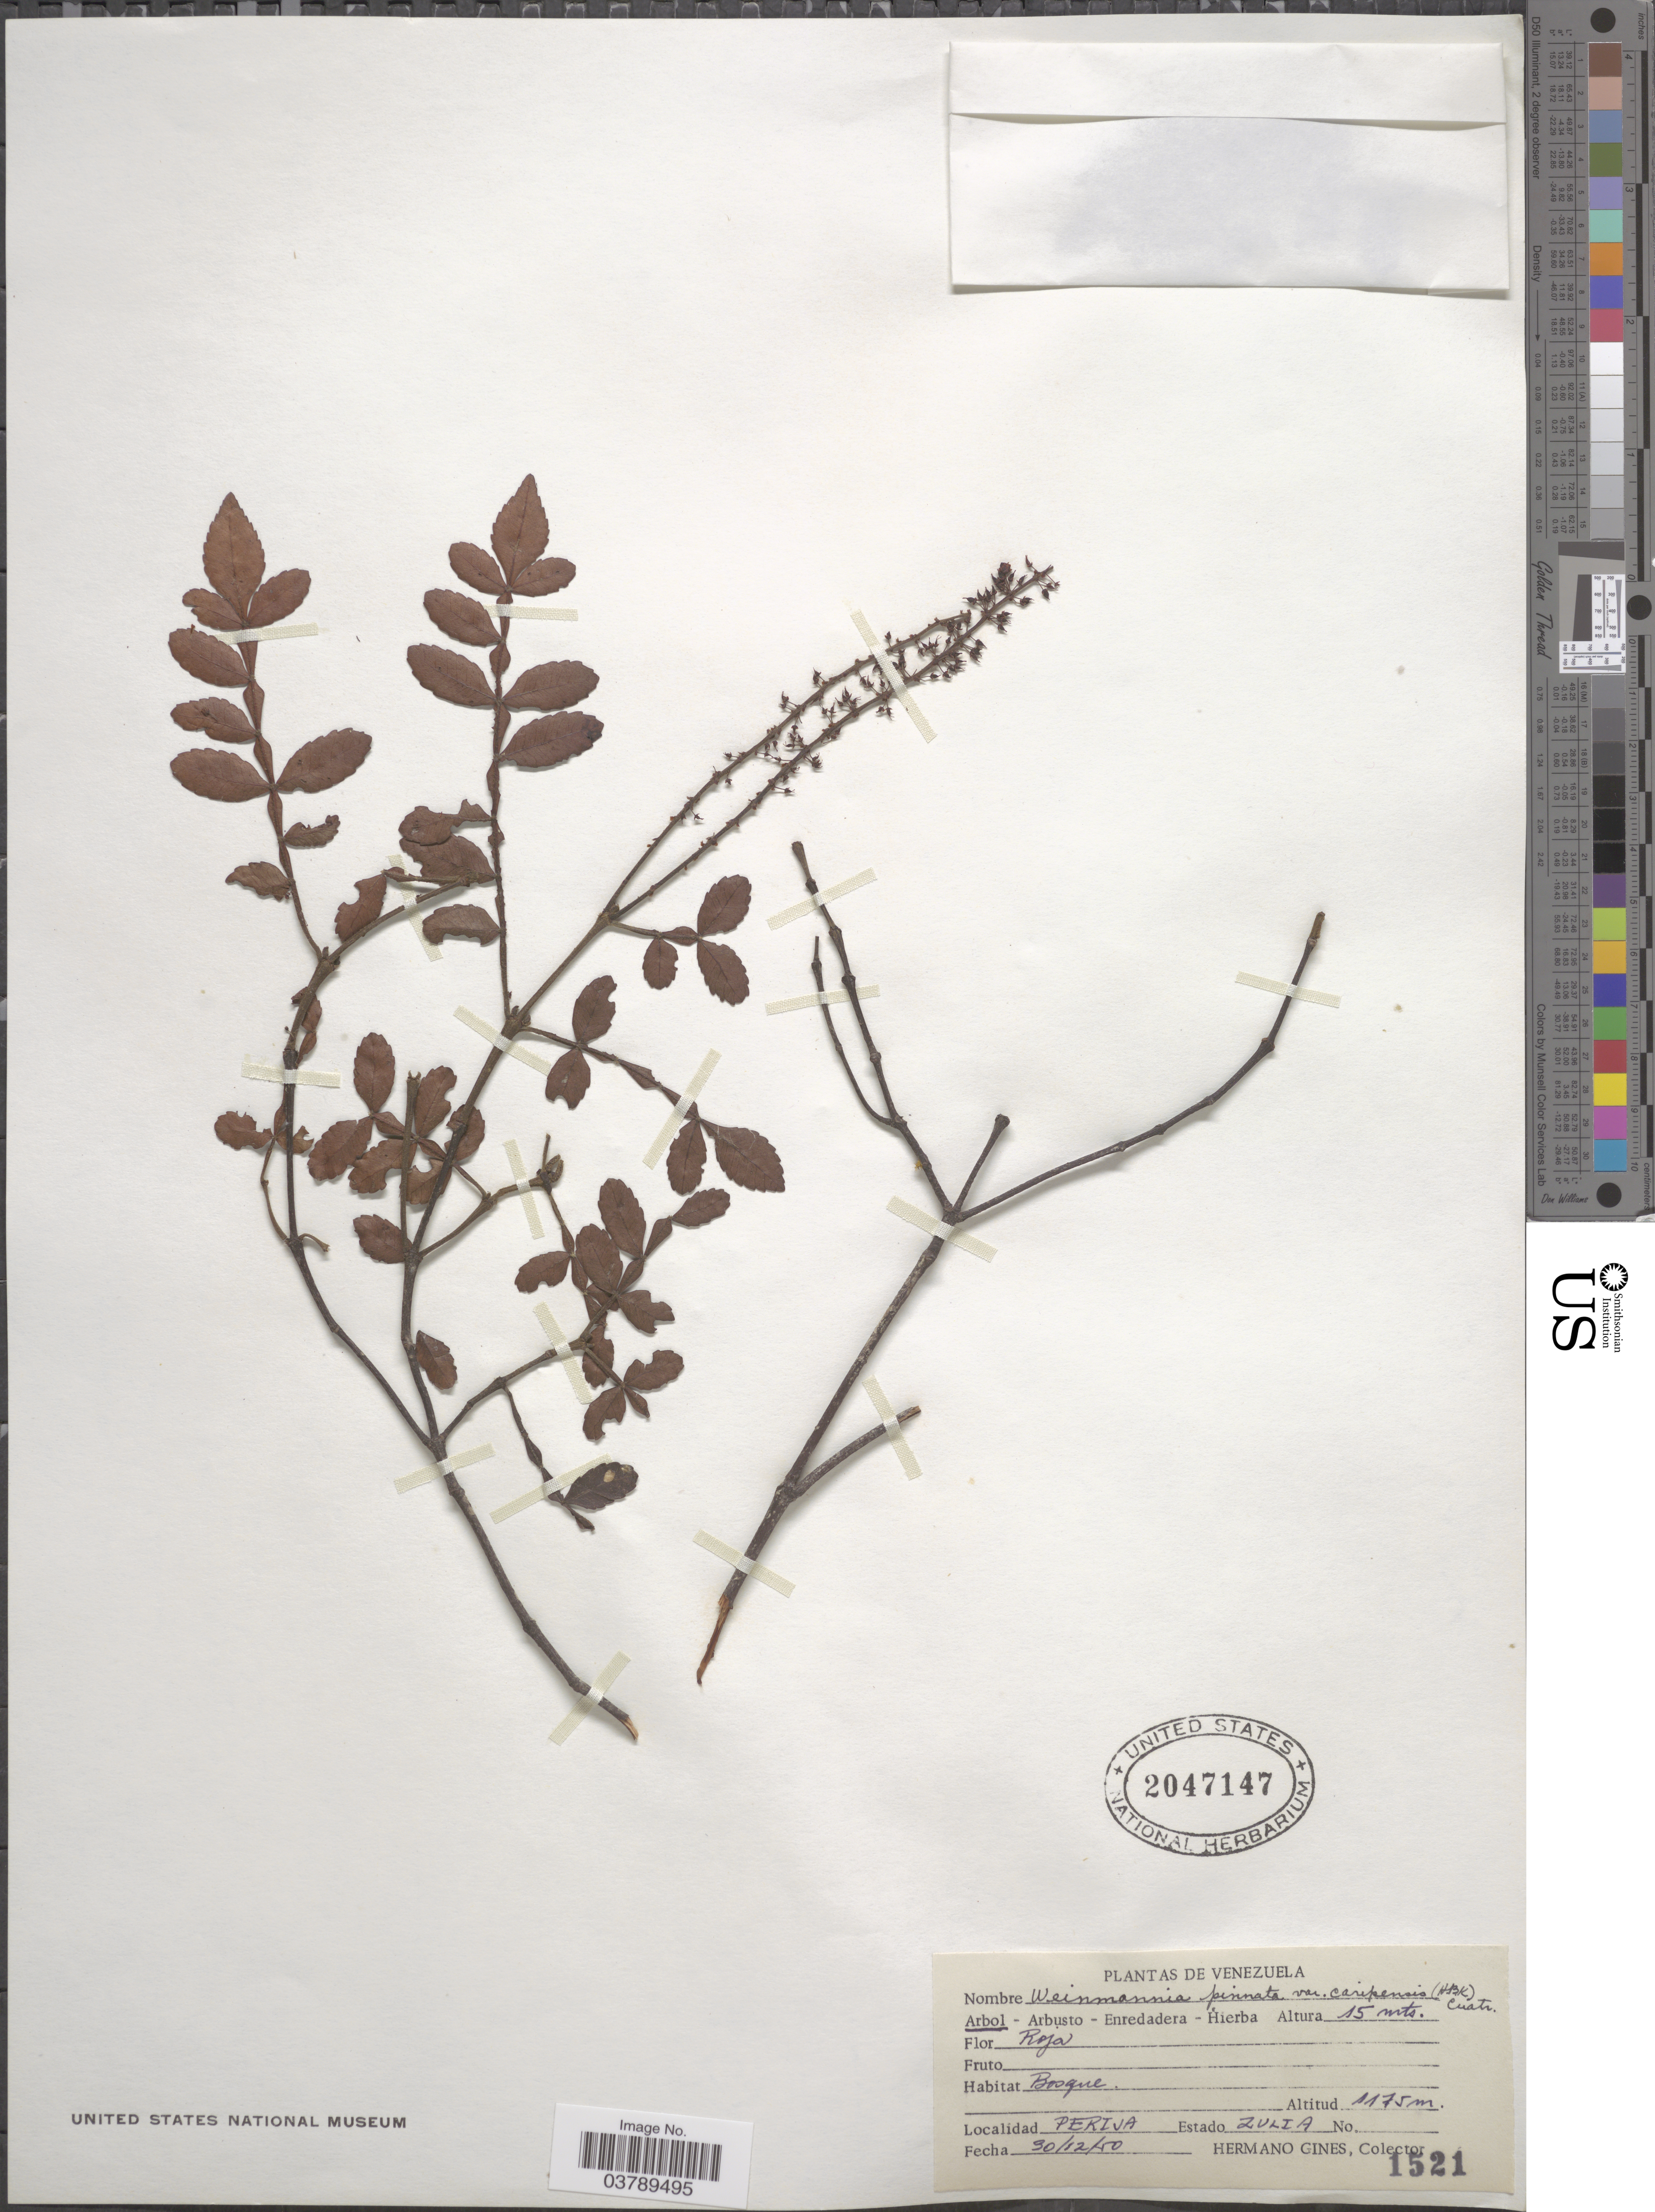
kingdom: Plantae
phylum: Tracheophyta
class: Magnoliopsida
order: Oxalidales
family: Cunoniaceae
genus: Weinmannia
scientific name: Weinmannia pinnata var. caripensis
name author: (Kunth) Cuatrec.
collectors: Bro. Gines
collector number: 1521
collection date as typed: Transcribed d/m/y: 30/12/50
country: Venezuela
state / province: Zulia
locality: Periva.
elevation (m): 1175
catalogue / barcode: US 2047147